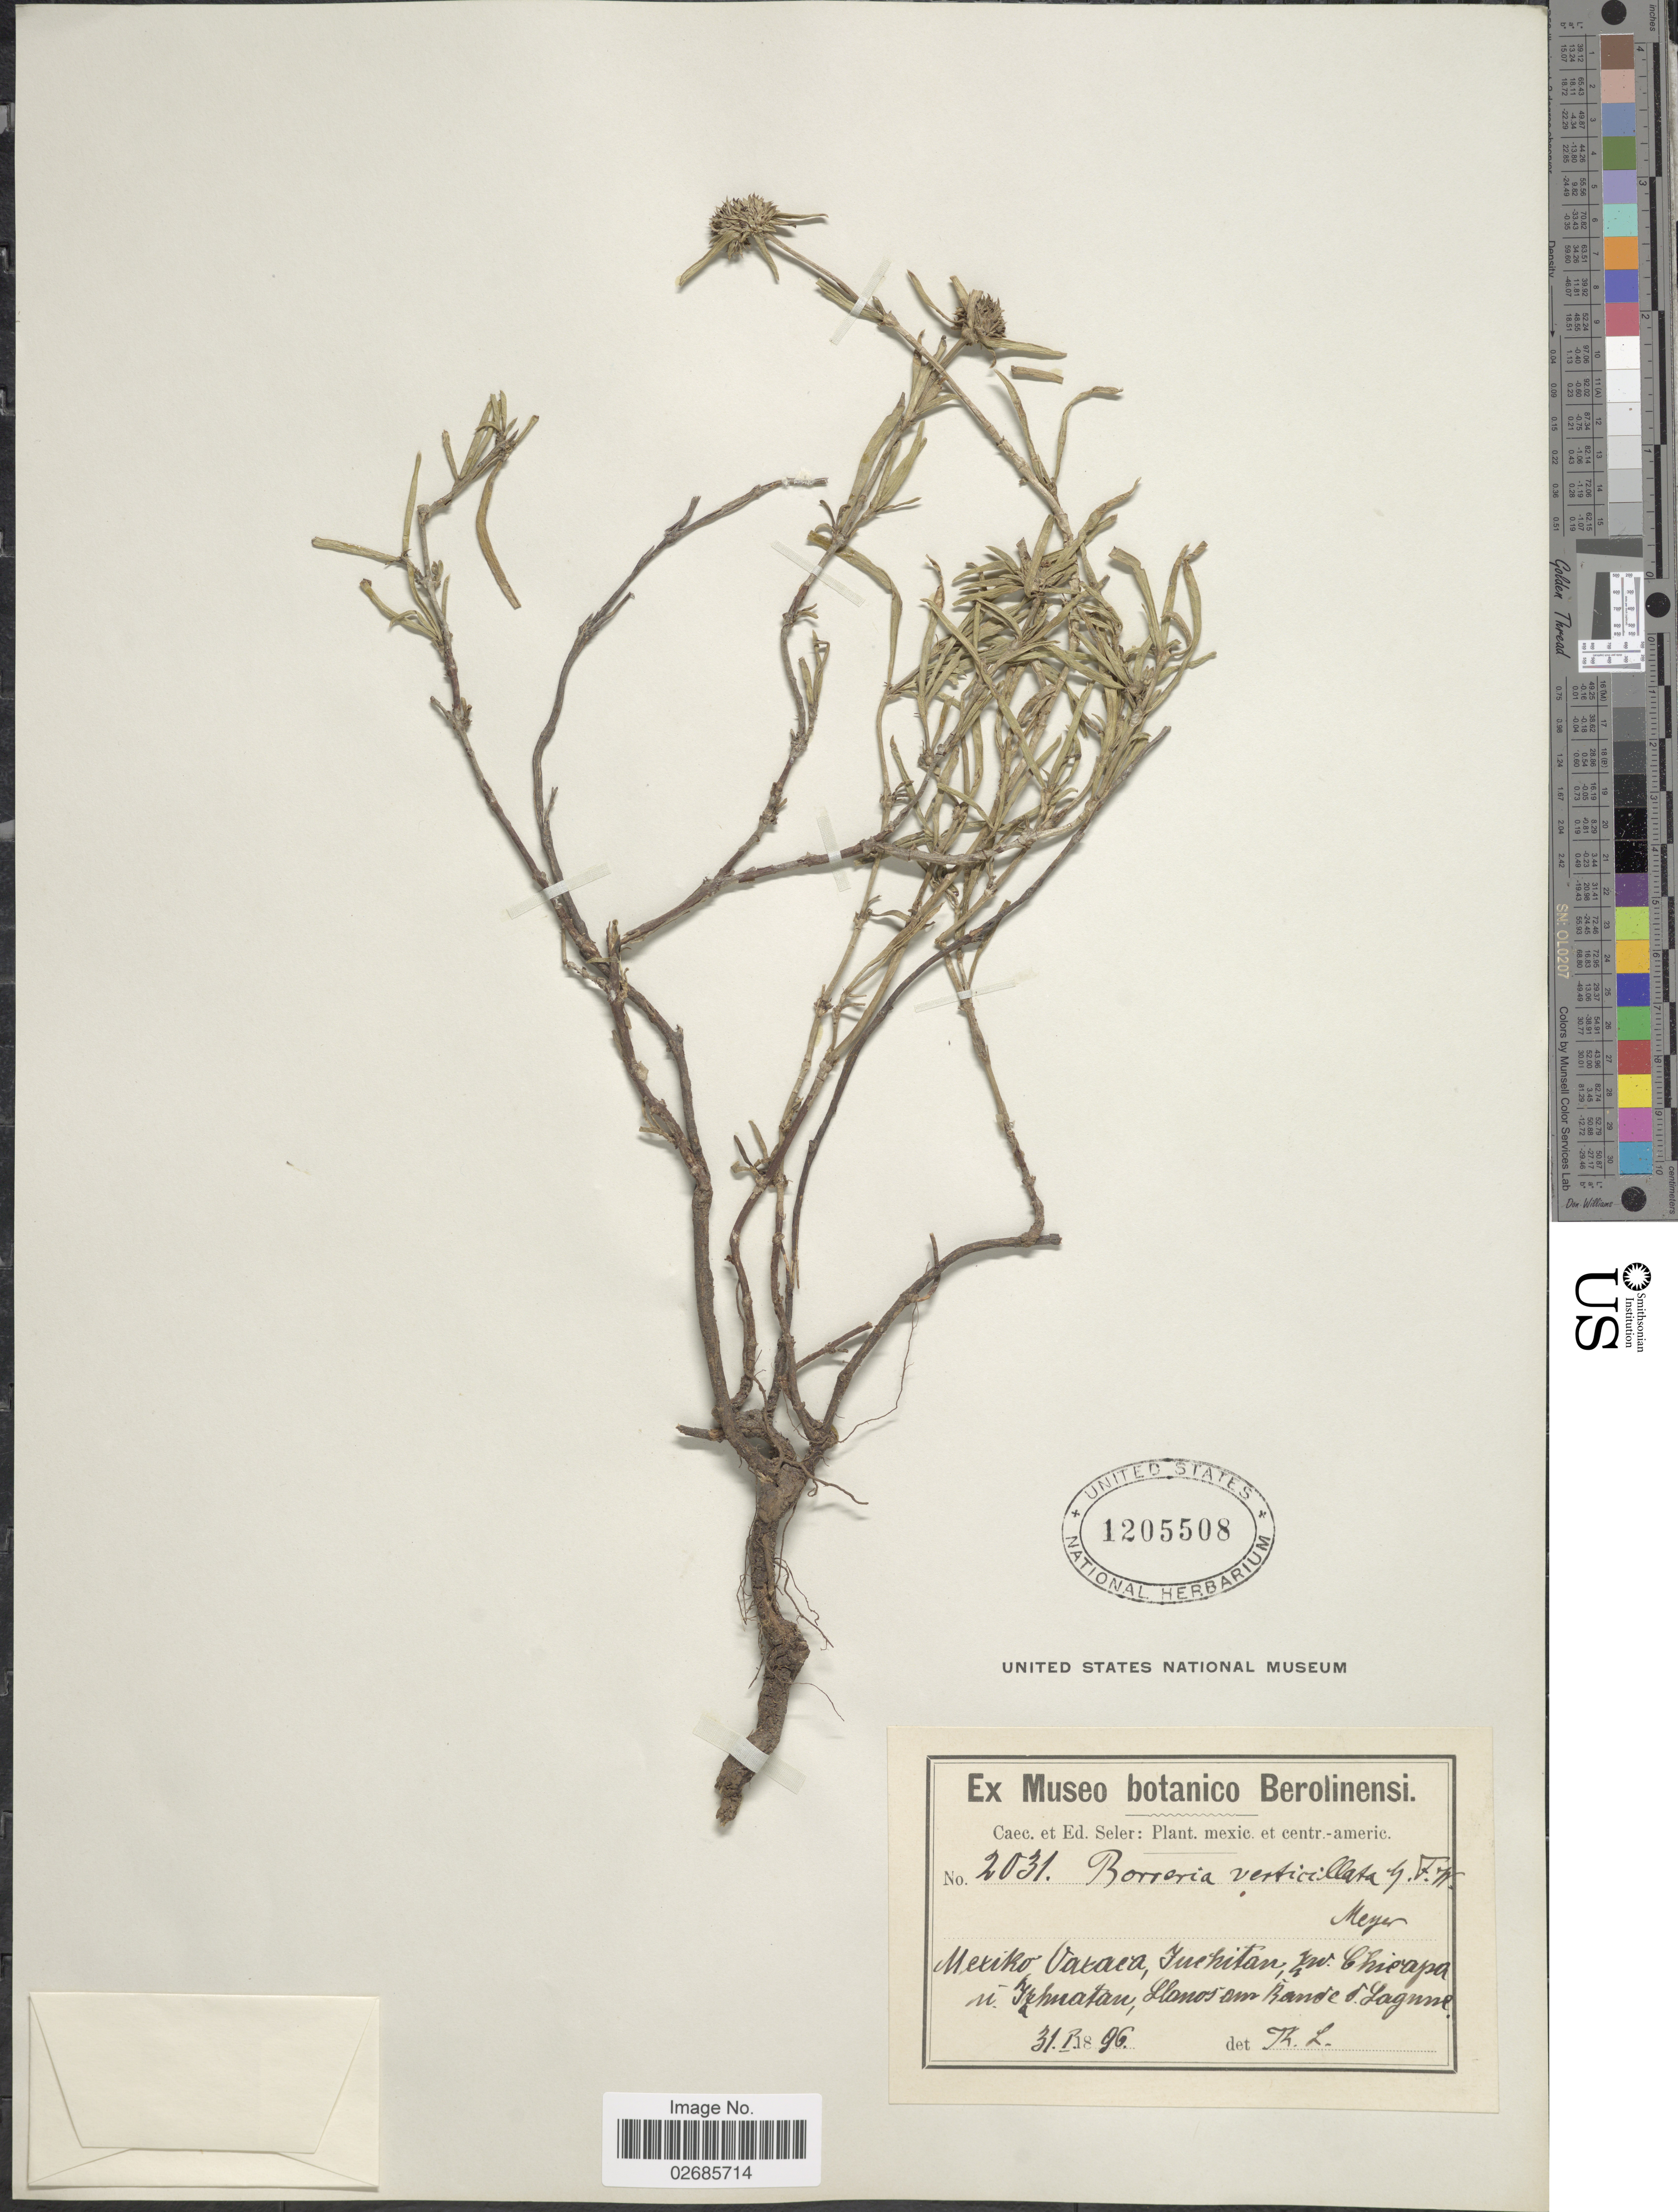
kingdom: Plantae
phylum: Tracheophyta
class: Magnoliopsida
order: Gentianales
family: Rubiaceae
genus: Borreria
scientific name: Borreria verticillata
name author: (L.) G. Mey.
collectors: ex Caec. et Ed Seler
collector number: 2031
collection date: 1896-01-31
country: Mexico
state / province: Oaxaca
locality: Yuchitan, zw Chicapa u Izhuatan, Llanos am Rande d. Lagune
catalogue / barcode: US 1205508